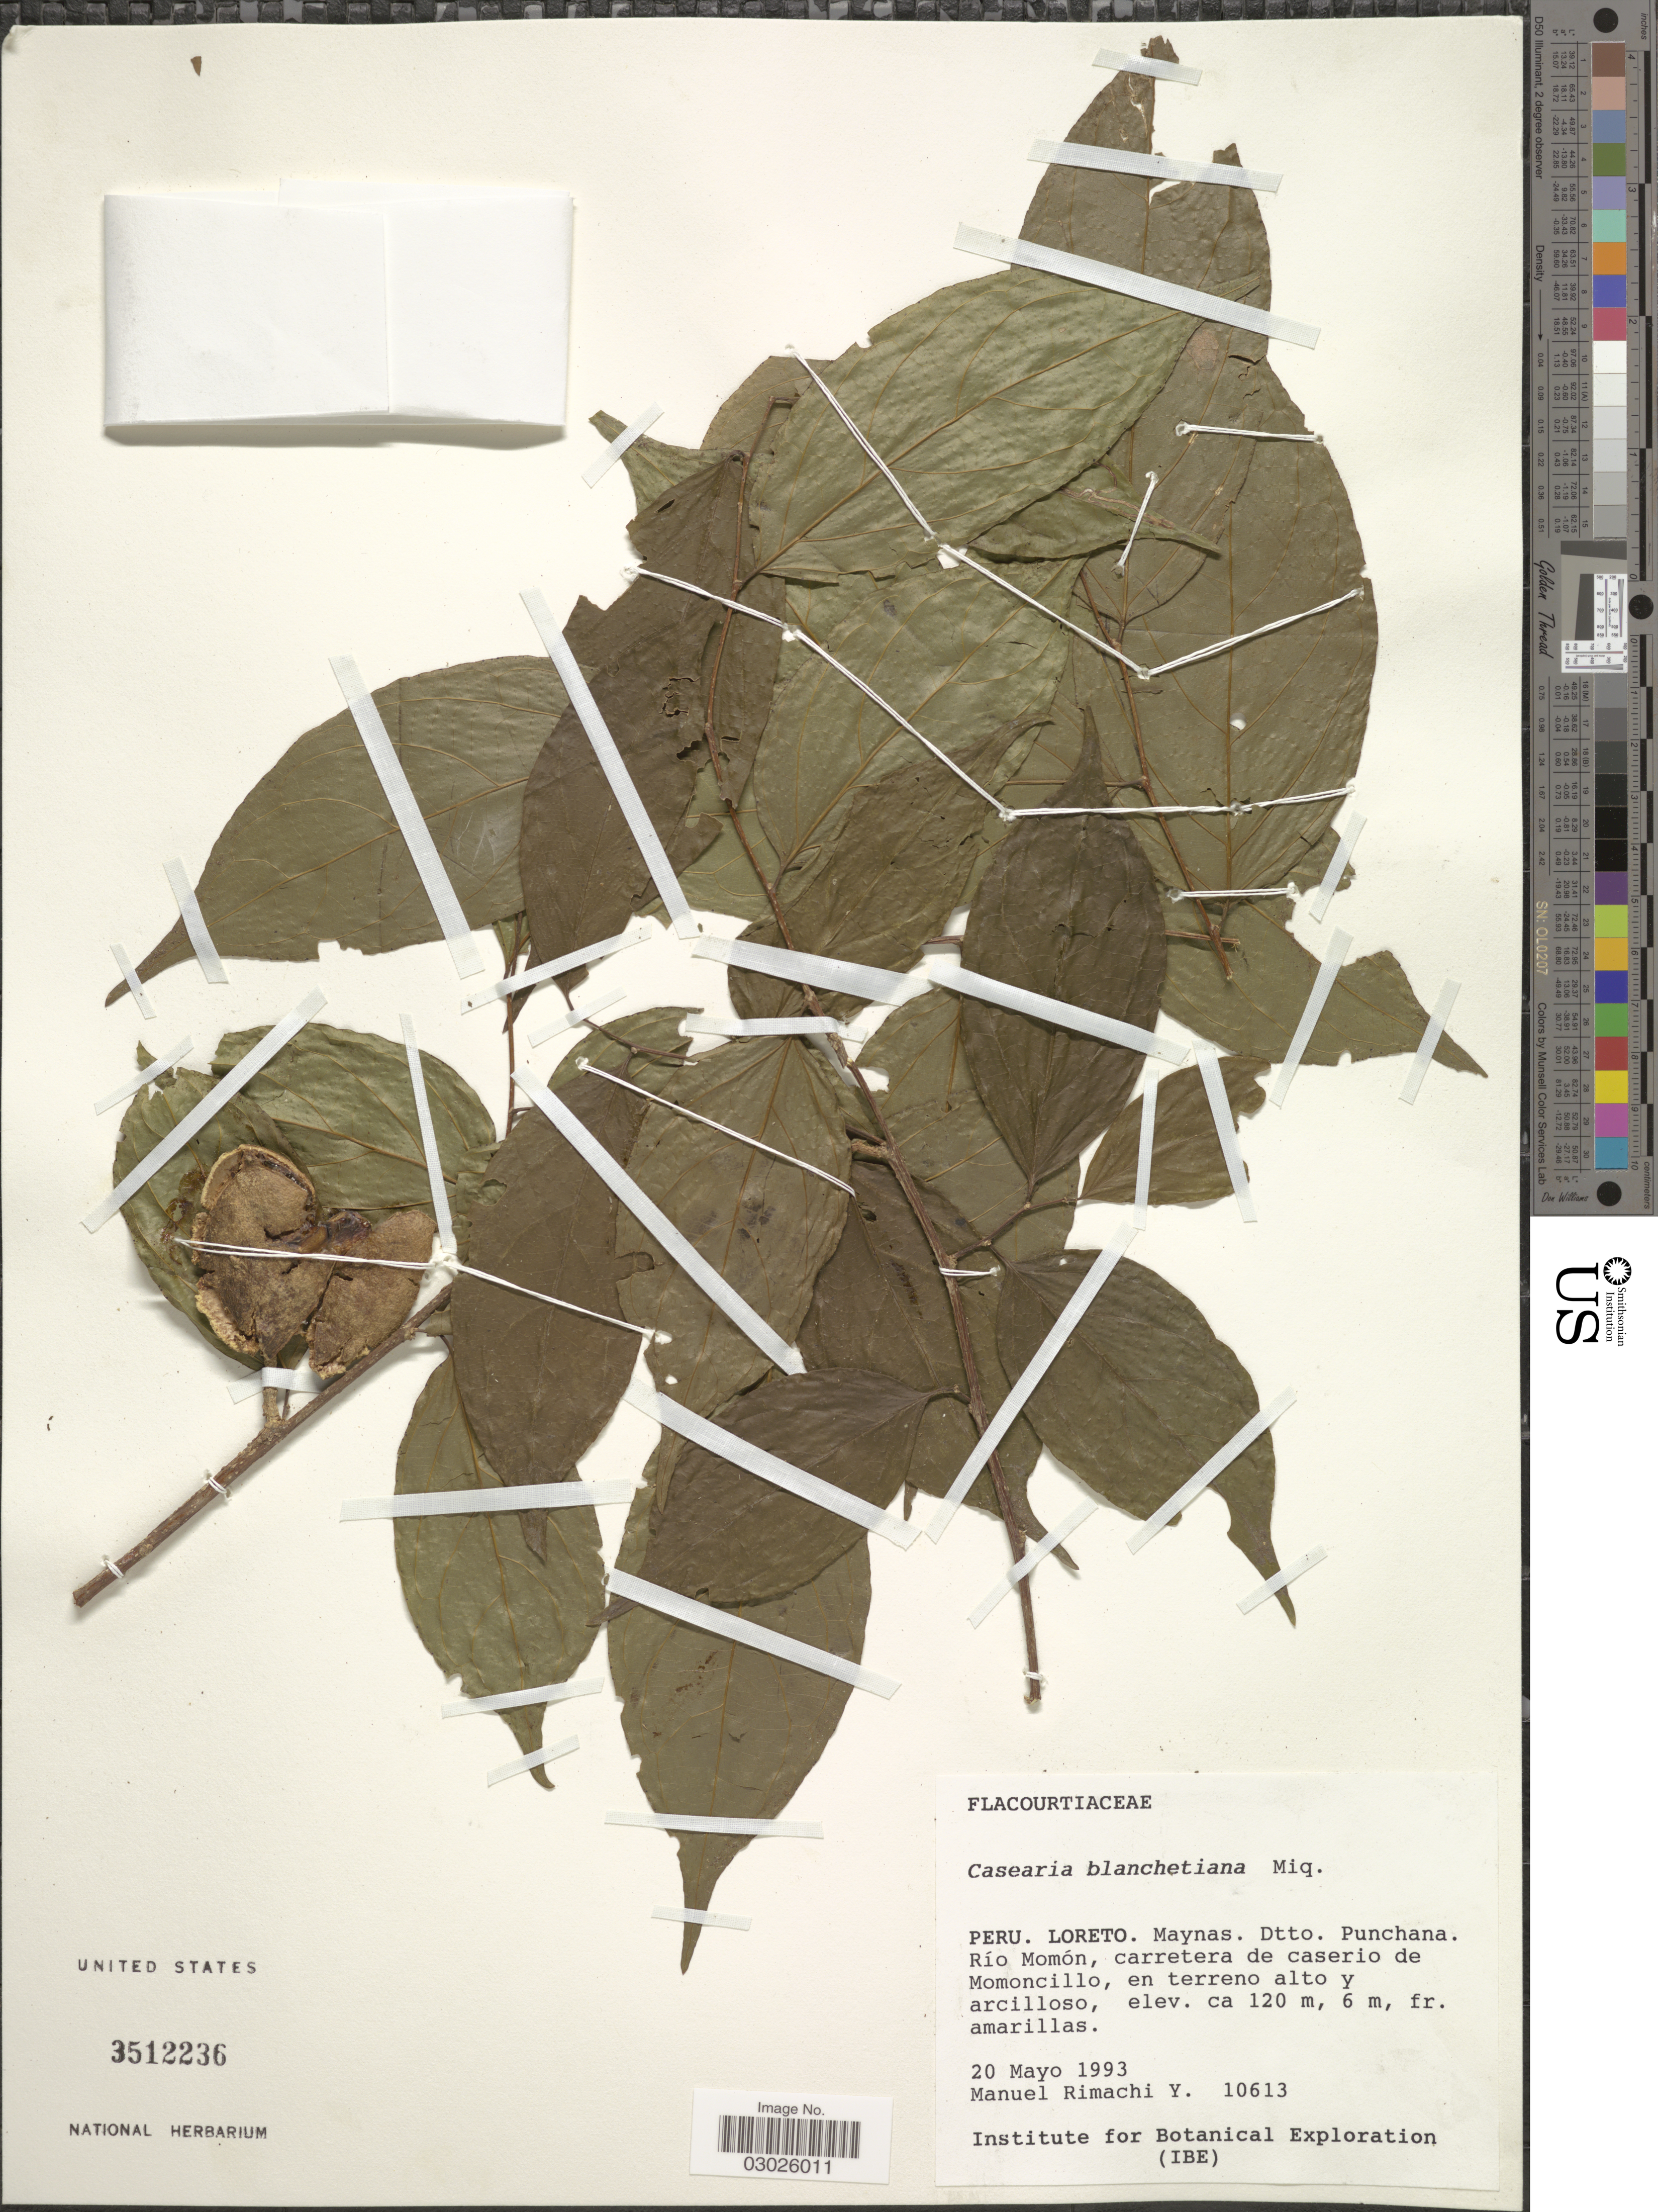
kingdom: Plantae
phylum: Tracheophyta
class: Magnoliopsida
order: Malpighiales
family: Salicaceae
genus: Casearia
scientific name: Casearia blanchetiana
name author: Miq.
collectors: M. Rimachi Y.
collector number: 10613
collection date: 1993-05-20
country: Peru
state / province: Loreto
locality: Maynas. Dtto. Punchana. Río Momón, carretera de caserio de Momoncillo, en terreno alto y arcilloso.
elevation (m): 120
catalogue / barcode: US 3512236